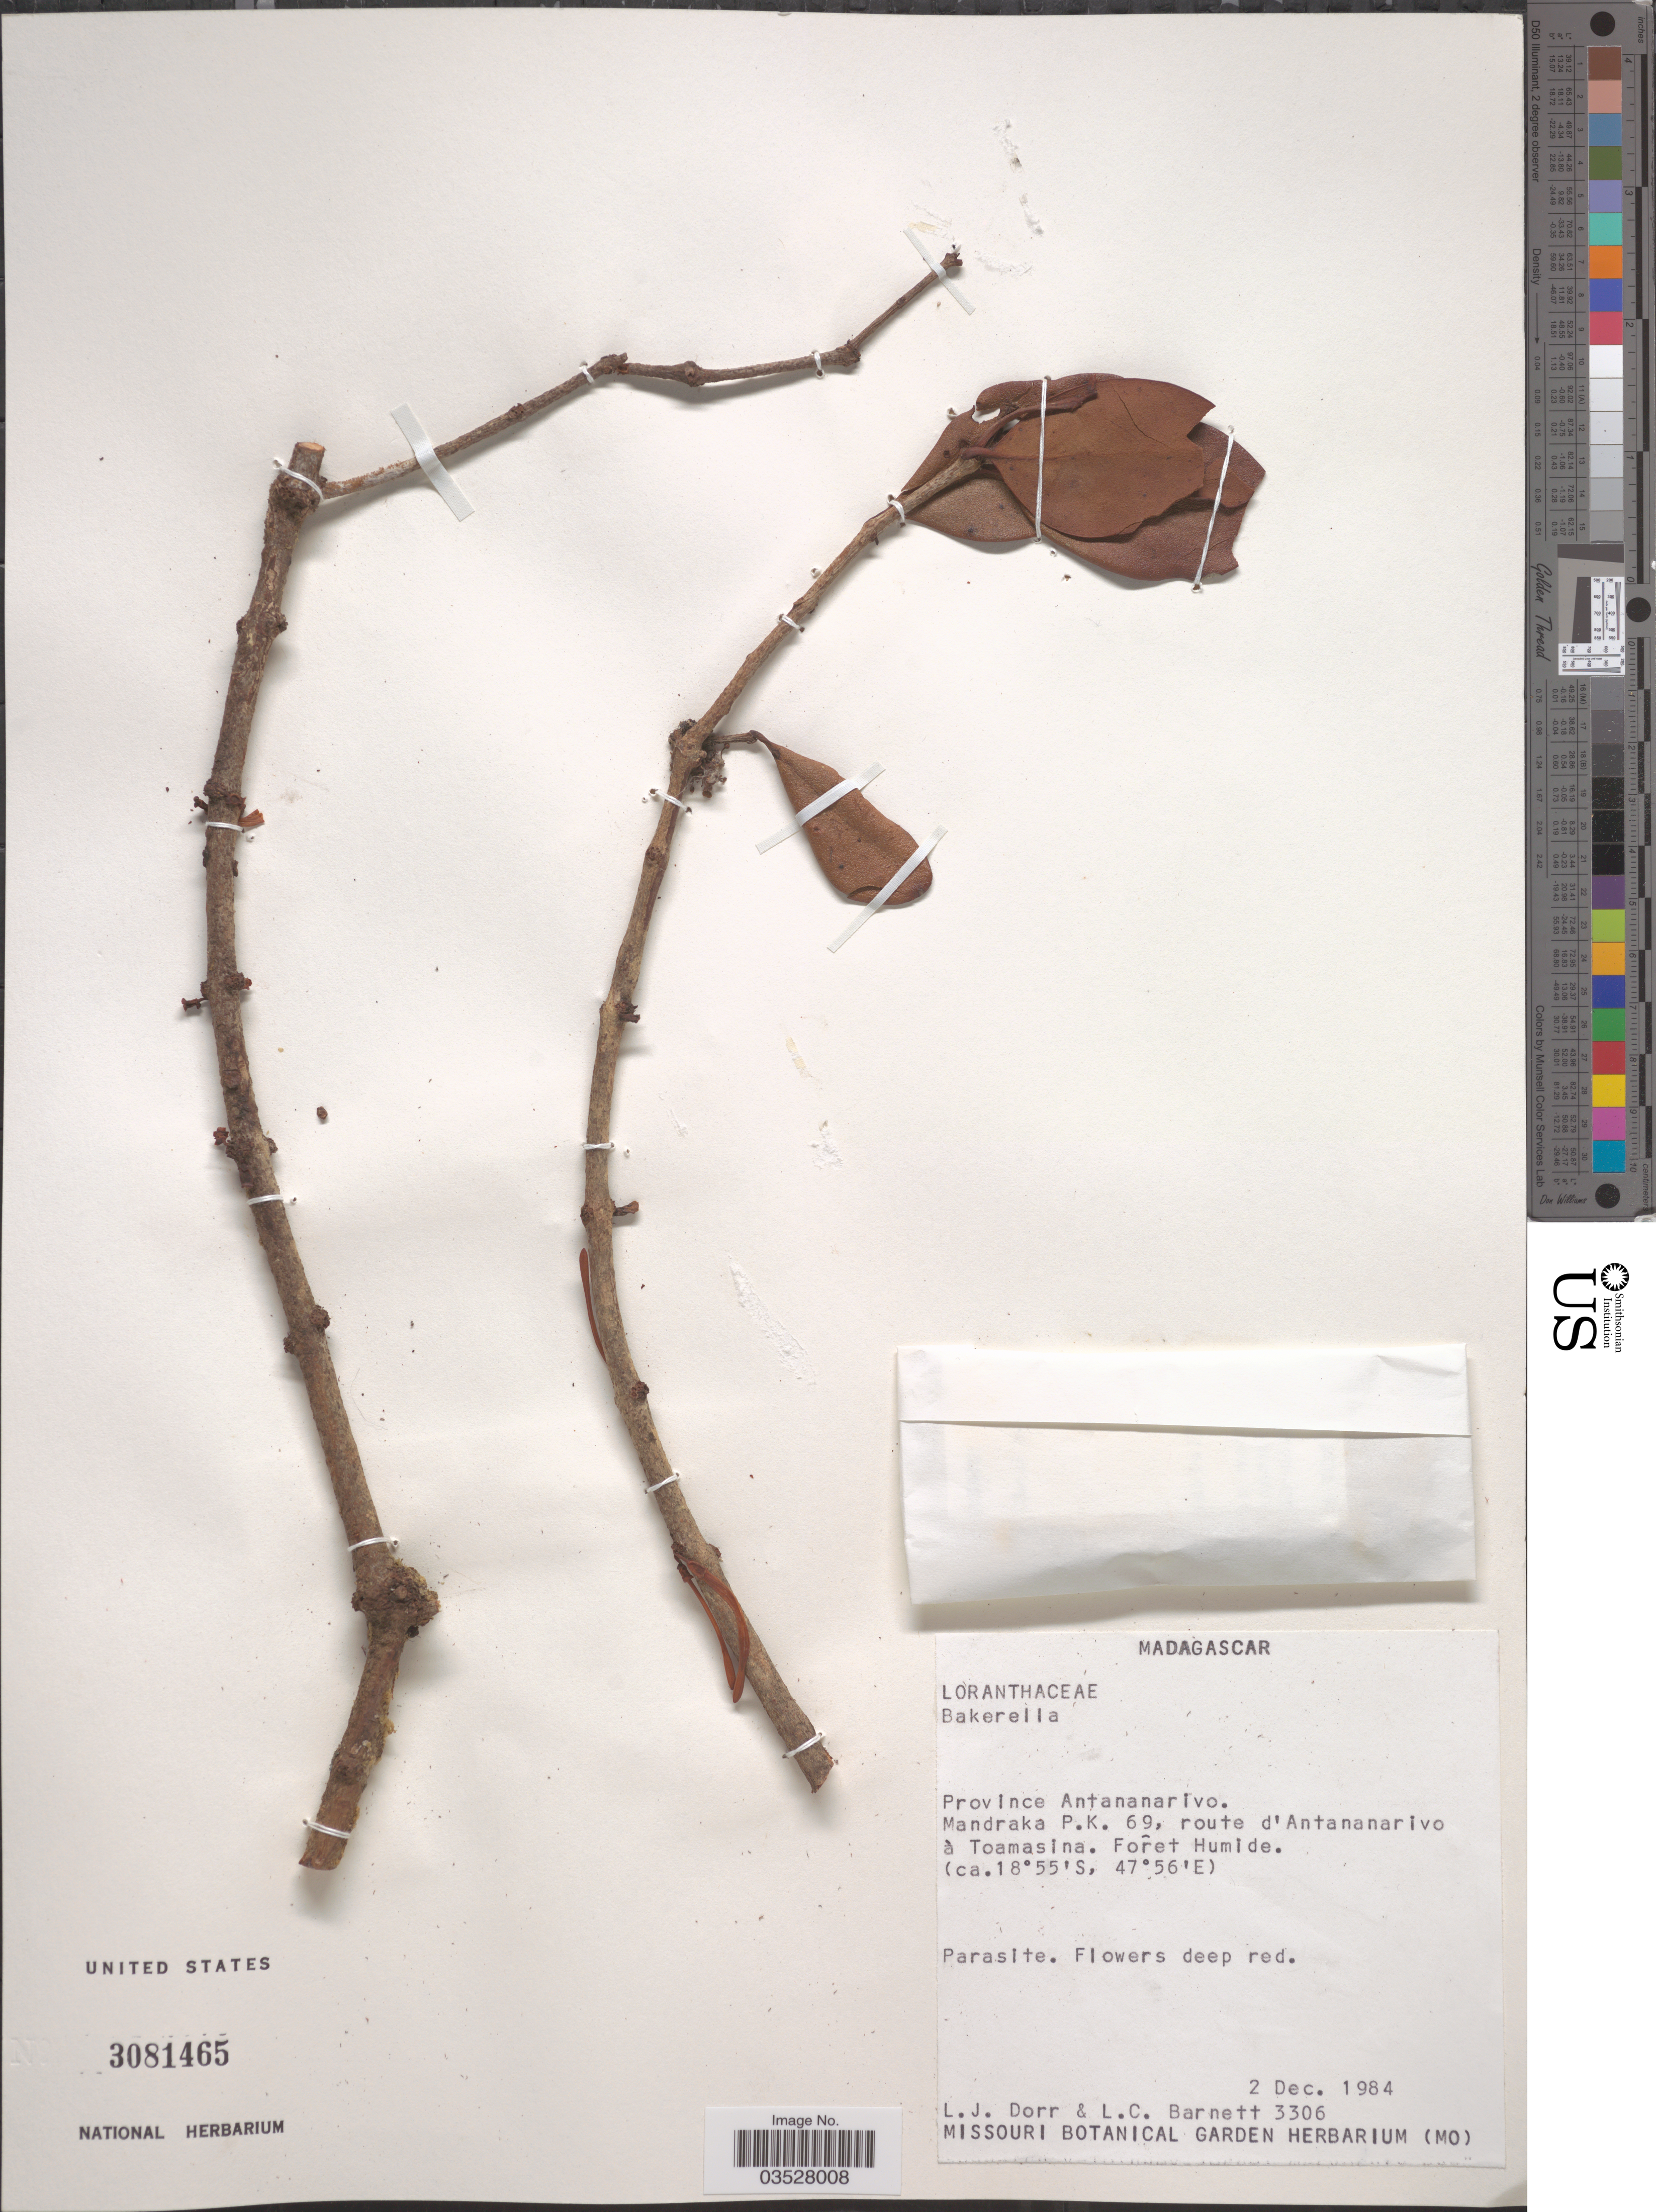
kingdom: Plantae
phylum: Tracheophyta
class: Magnoliopsida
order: Santalales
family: Loranthaceae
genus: Bakerella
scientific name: Bakerella sp.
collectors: L. J. Dorr & L. C. Barnett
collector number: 3306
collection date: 1984-12-02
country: Madagascar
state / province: Analamanga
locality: Mandraka P.K. 69, route d'Antananarivo à Toamasina.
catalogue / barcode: US 3081465